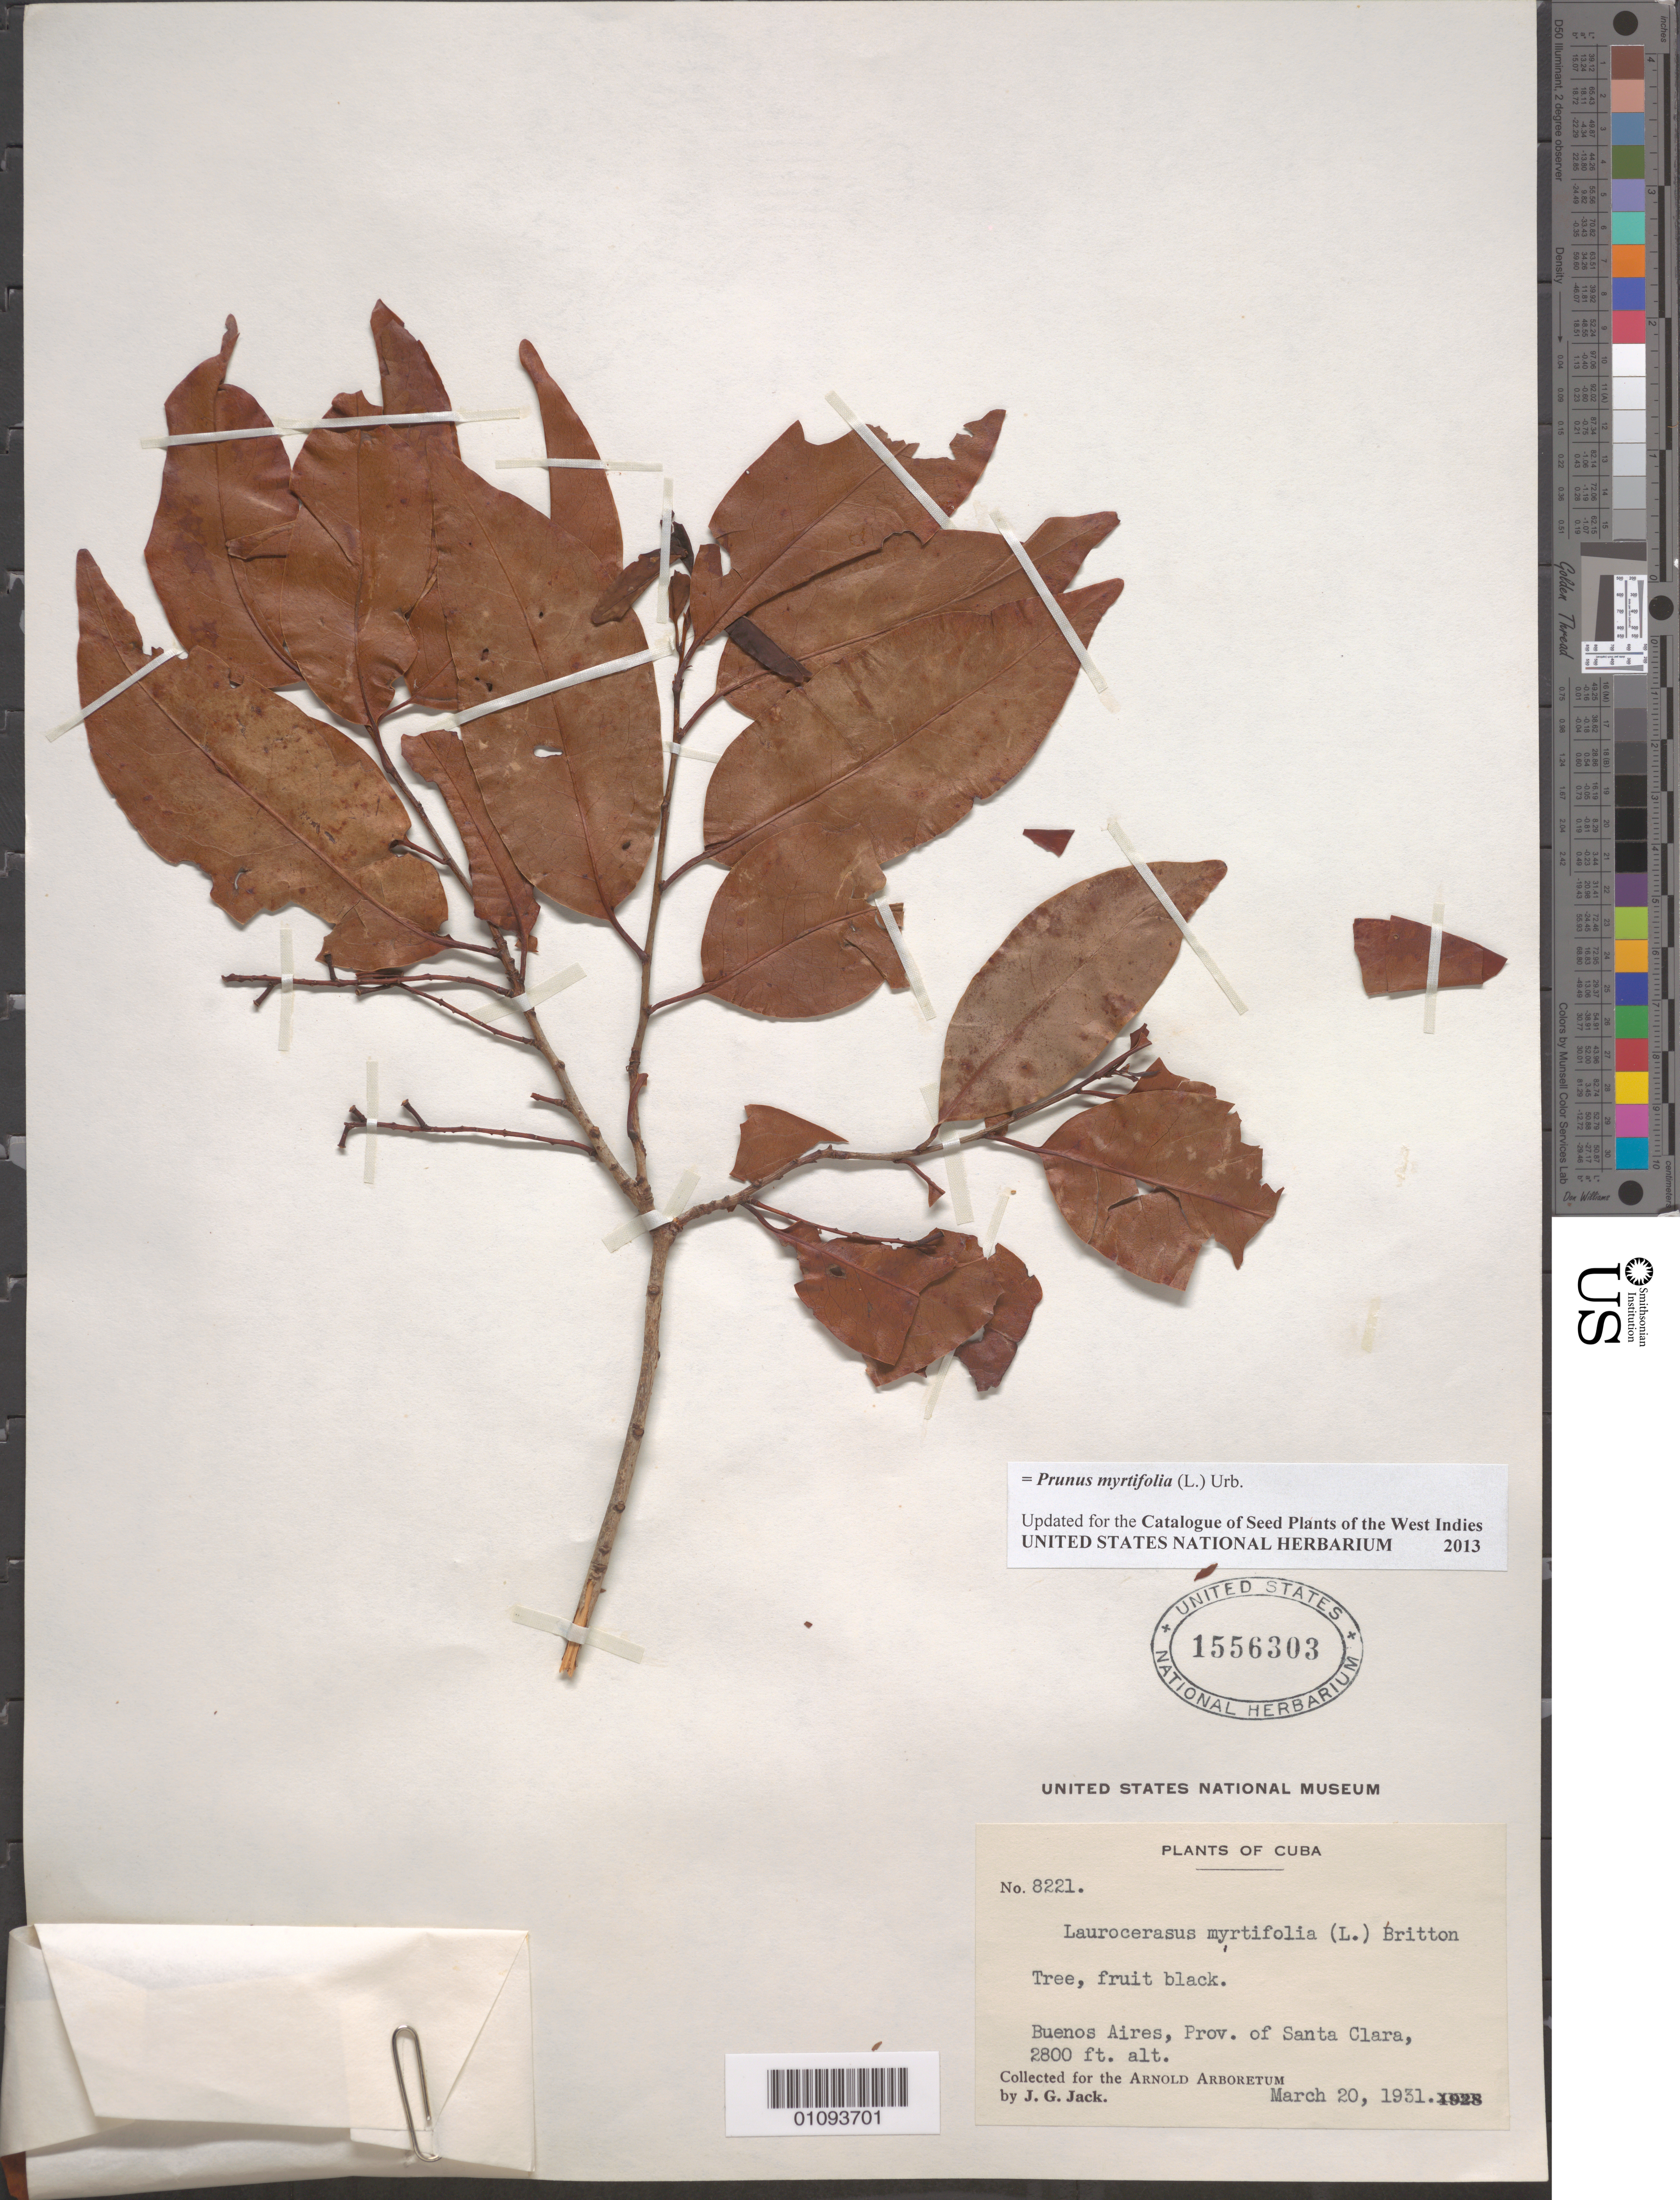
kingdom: Plantae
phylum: Tracheophyta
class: Magnoliopsida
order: Rosales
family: Rosaceae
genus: Prunus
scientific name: Prunus myrtifolia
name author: (L.) Urb.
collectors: J. G. Jack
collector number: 8221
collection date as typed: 20 Mar 1931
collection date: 1931-03-20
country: Cuba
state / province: Villa Clara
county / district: Santa Clara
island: Cuba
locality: Buenos Aires, Prov of Santa Clara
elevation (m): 853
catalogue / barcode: US 1556303